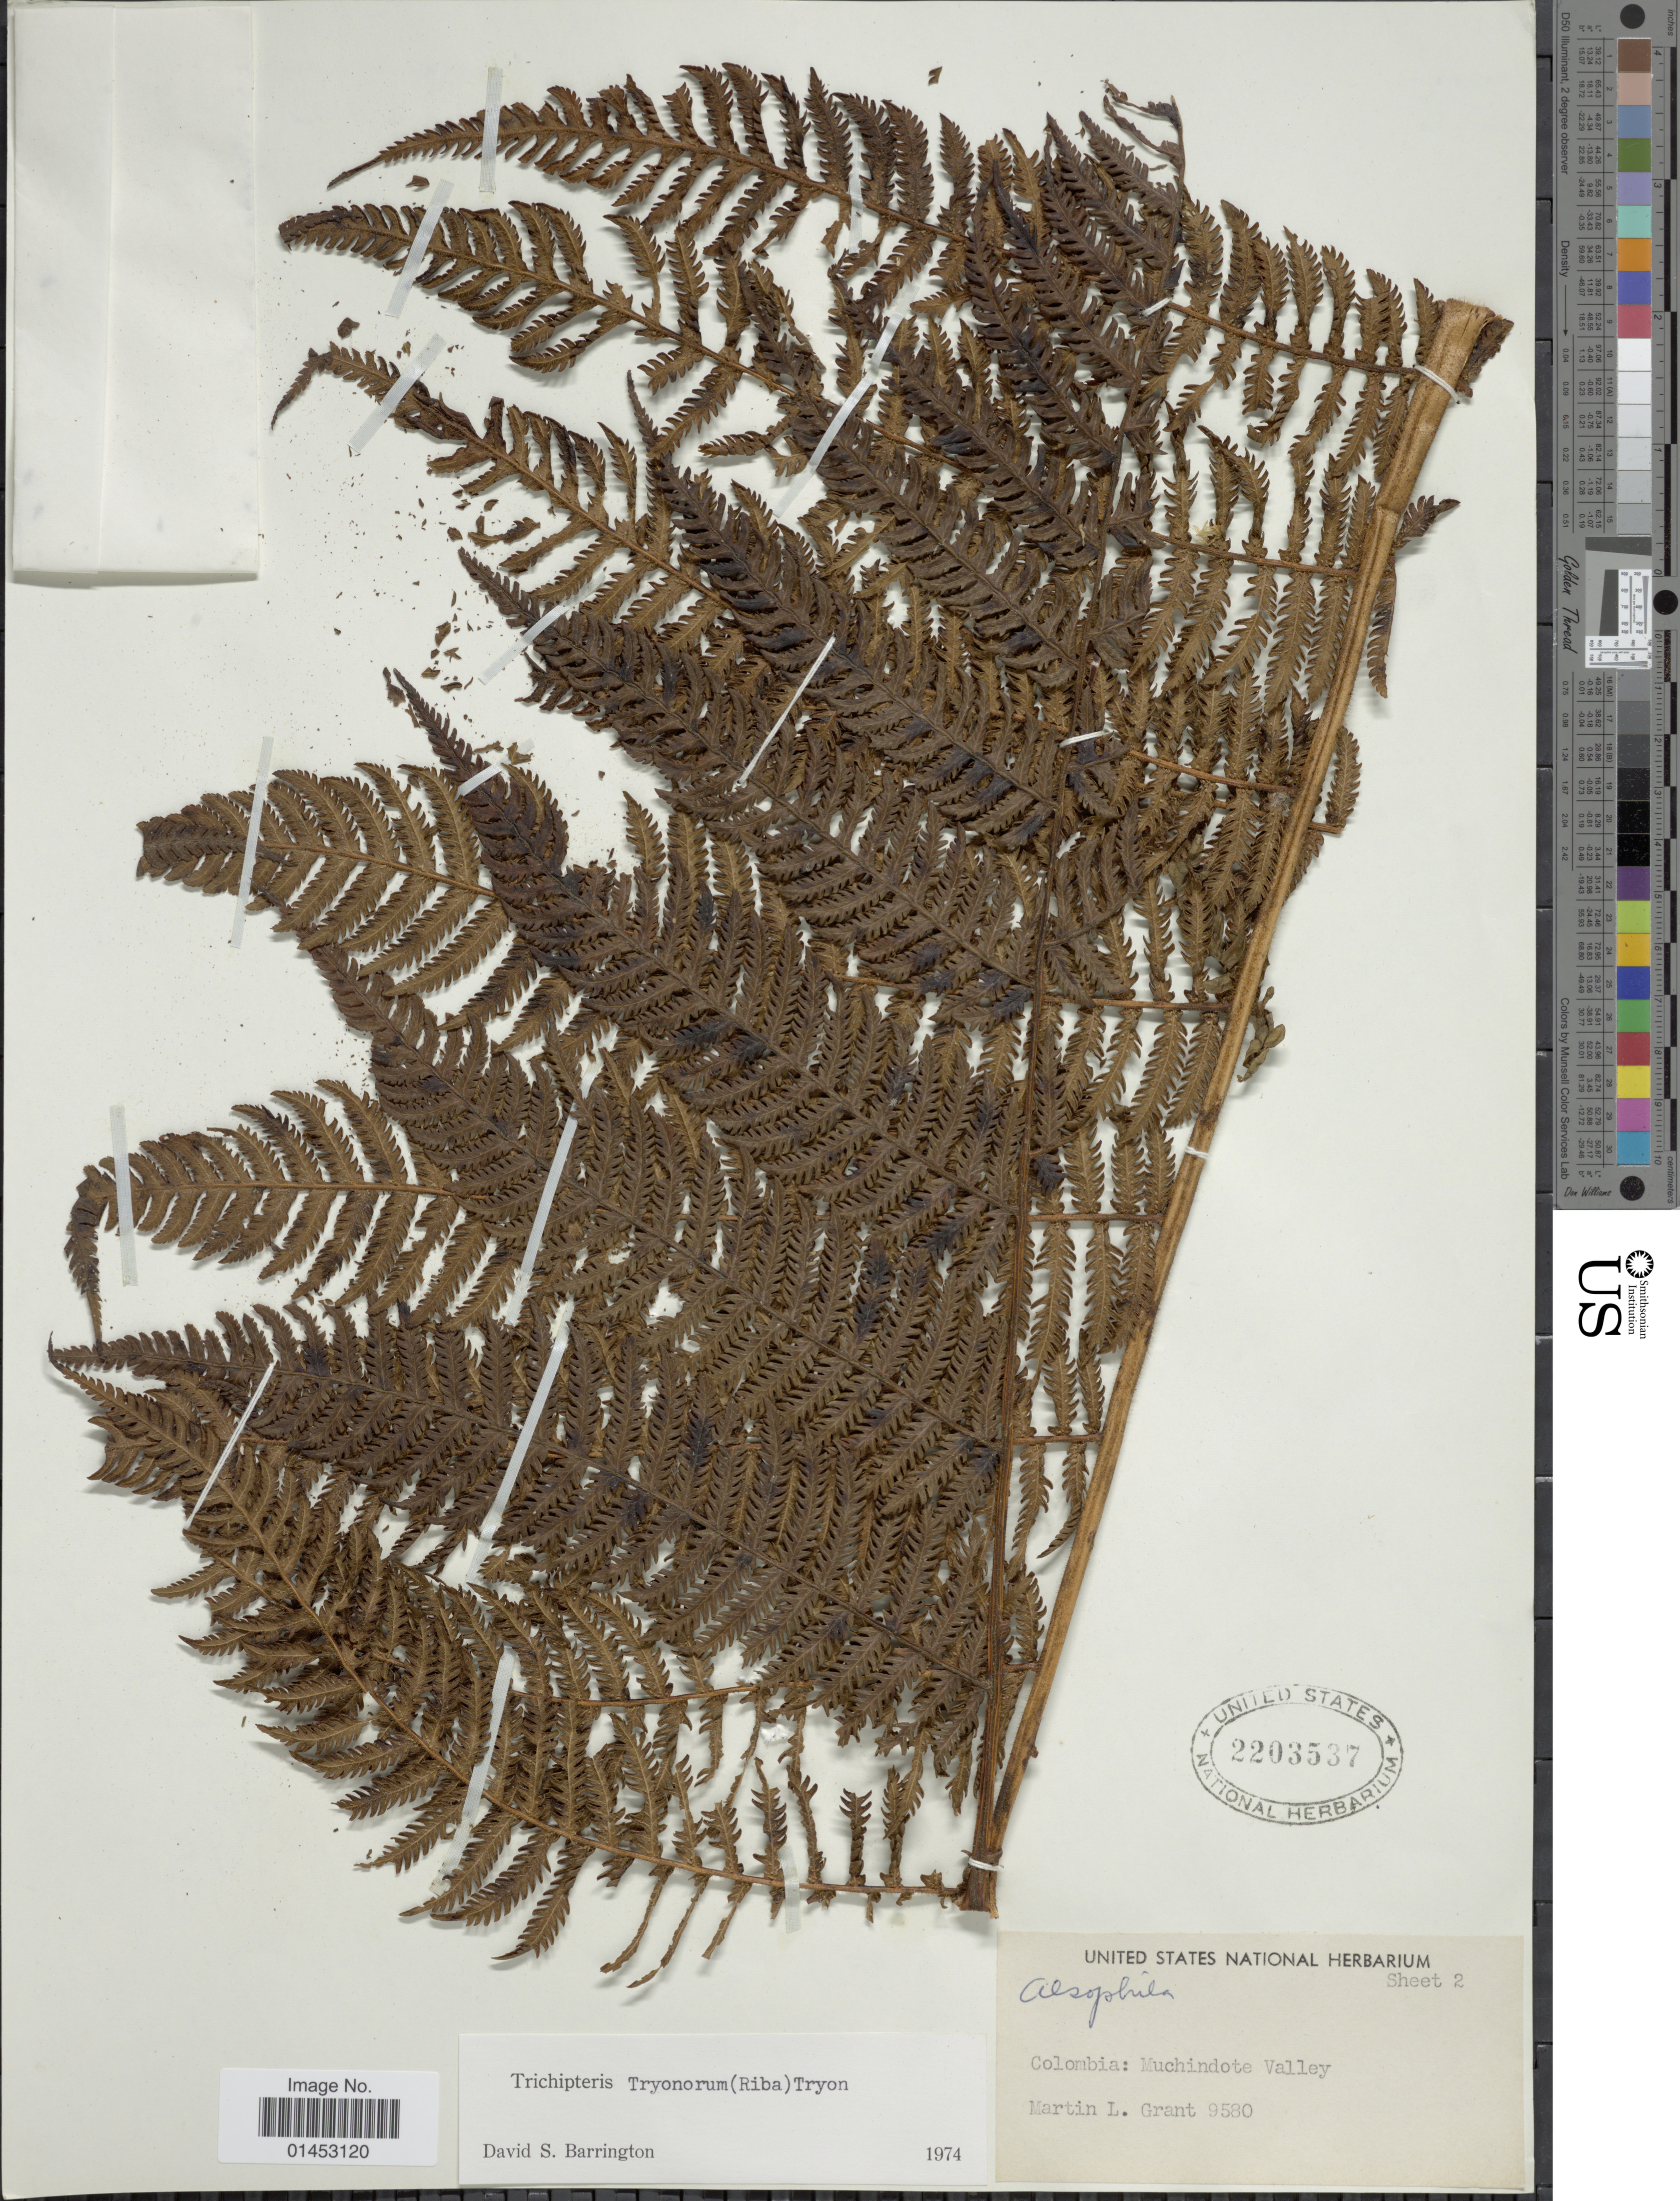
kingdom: Plantae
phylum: Tracheophyta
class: Polypodiopsida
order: Cyatheales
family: Cyatheaceae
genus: Cyathea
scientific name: Cyathea tryonorum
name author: (Riba) Lellinger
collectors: M. L. Grant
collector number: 9580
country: Colombia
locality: Muchindote Valley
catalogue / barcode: US 2203537